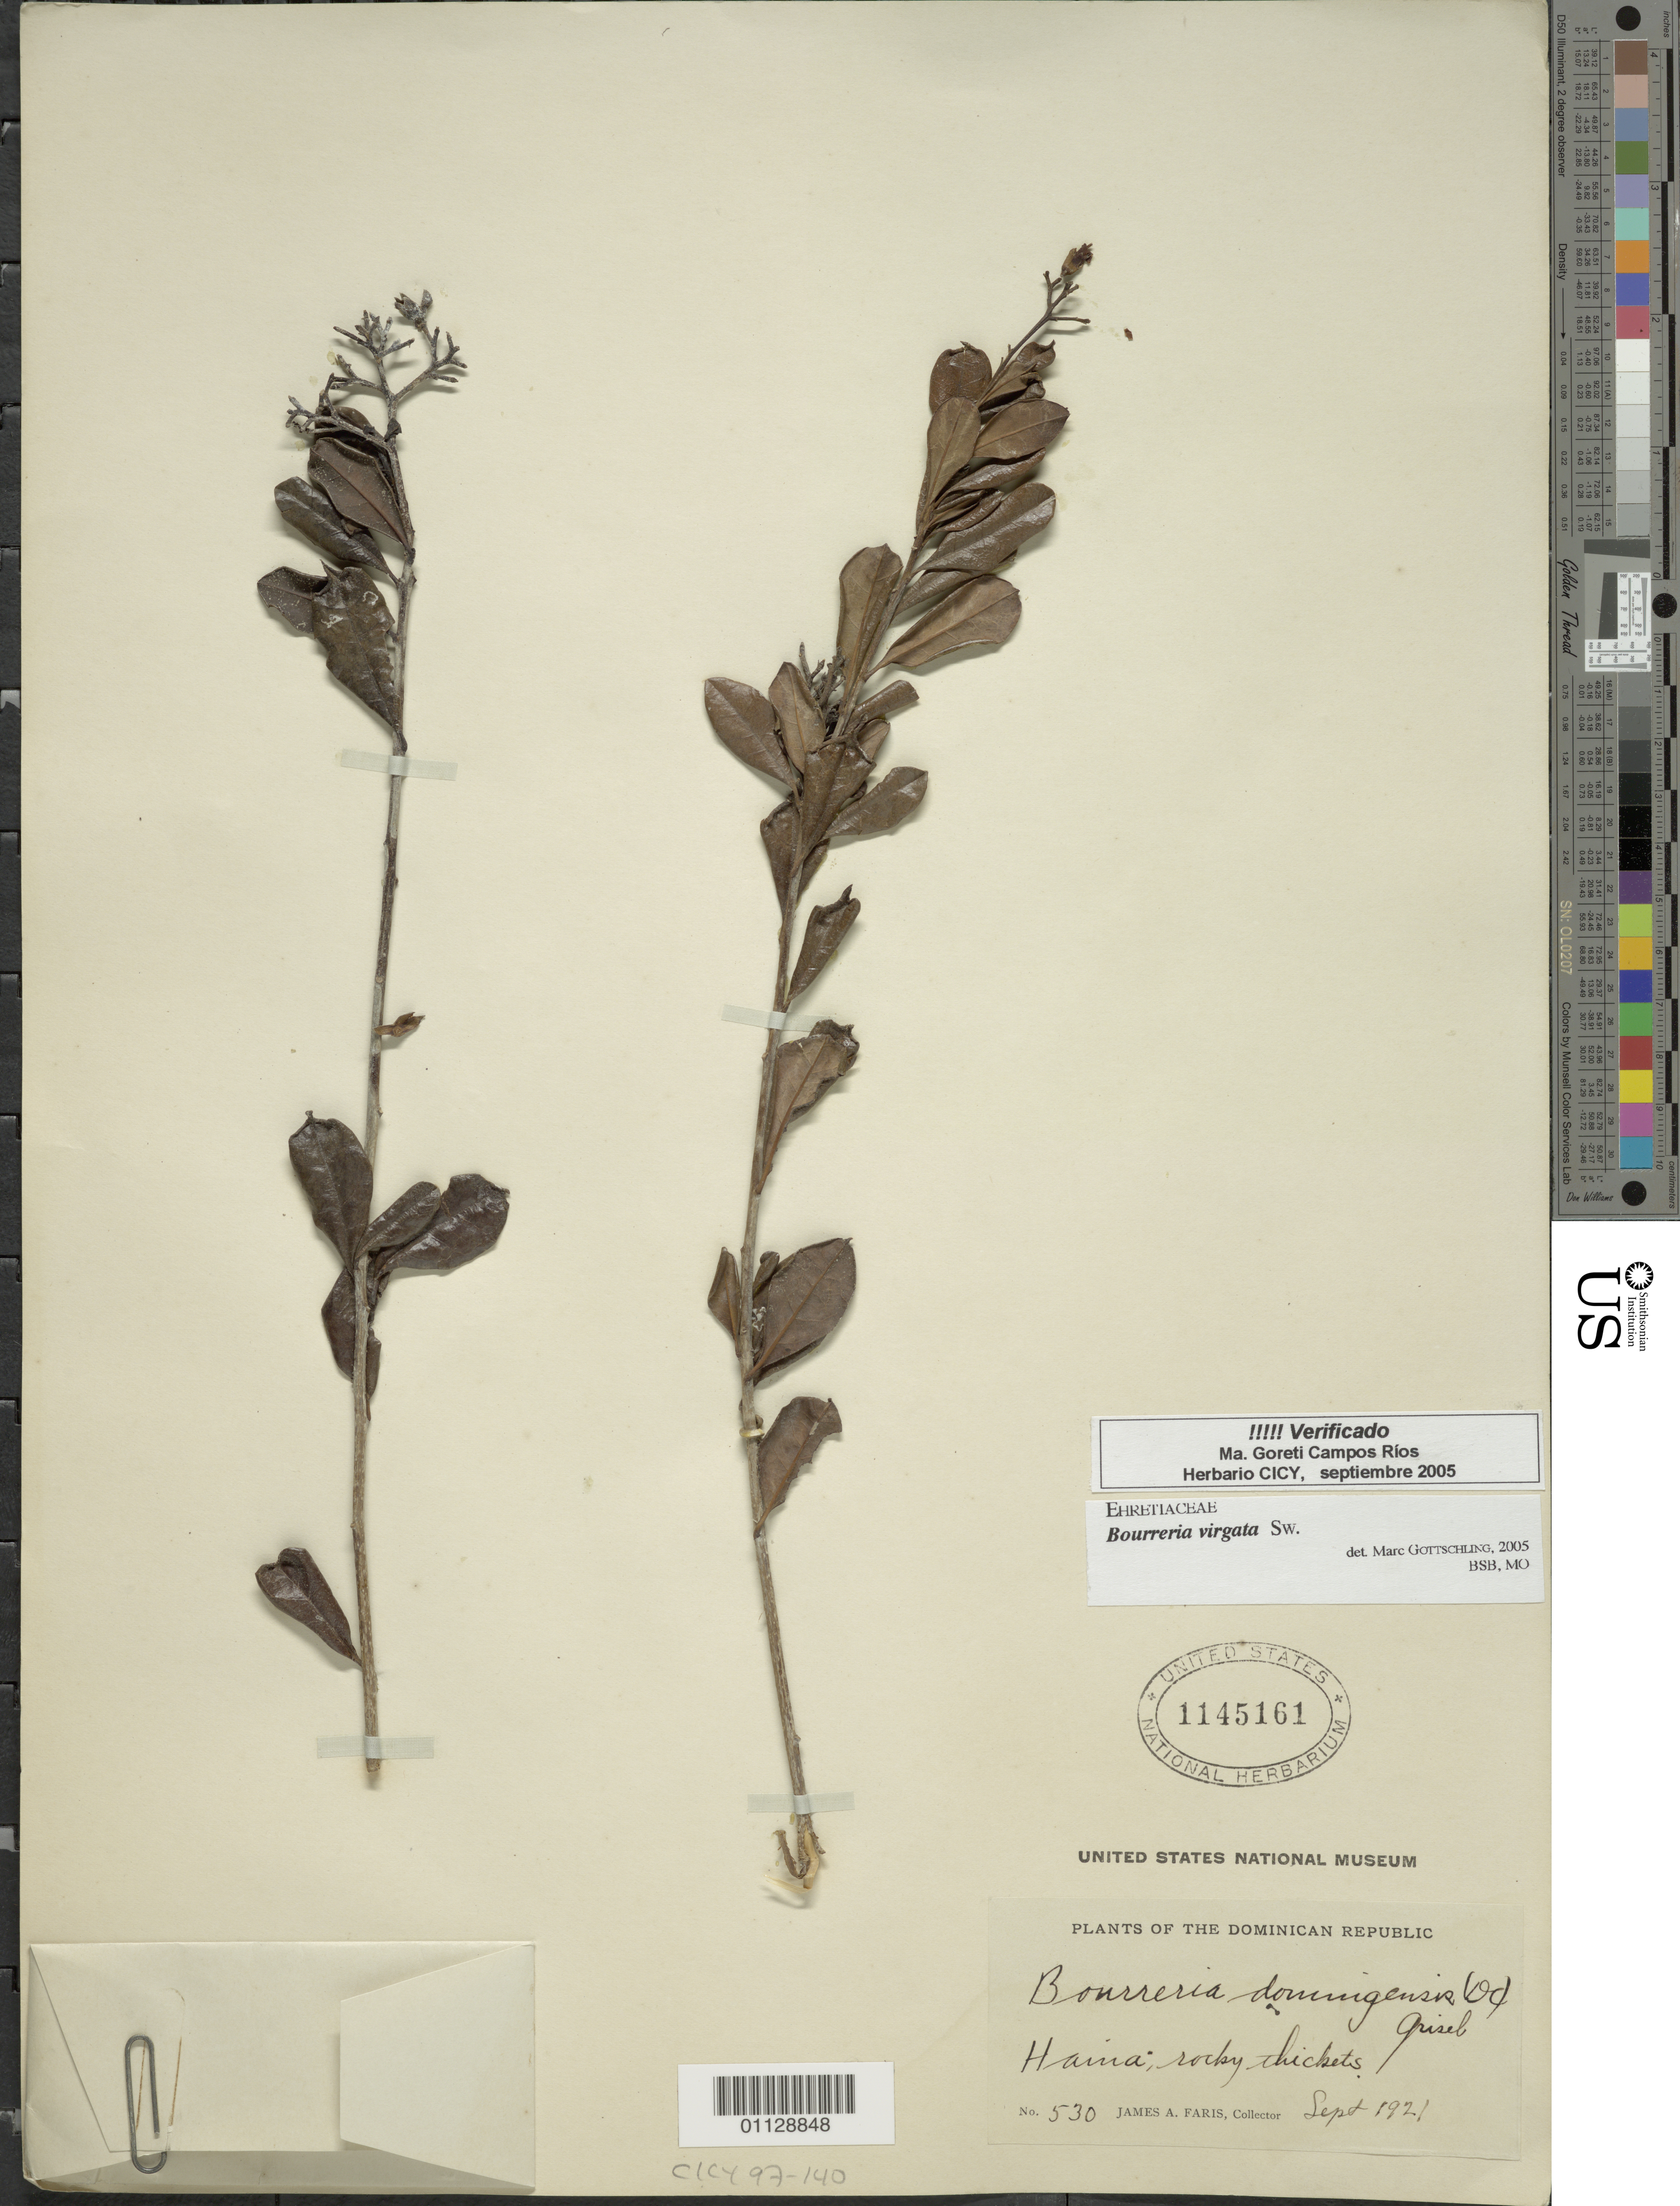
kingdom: Plantae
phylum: Tracheophyta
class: Magnoliopsida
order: Boraginales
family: Ehretiaceae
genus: Bourreria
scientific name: Bourreria virgata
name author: (Sw.) G. Don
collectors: J. Faris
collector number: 530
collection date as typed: Sep 1921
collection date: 1921-09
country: Dominican Republic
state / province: San Cristóbal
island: Hispaniola I.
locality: Haina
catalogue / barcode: US 1145161